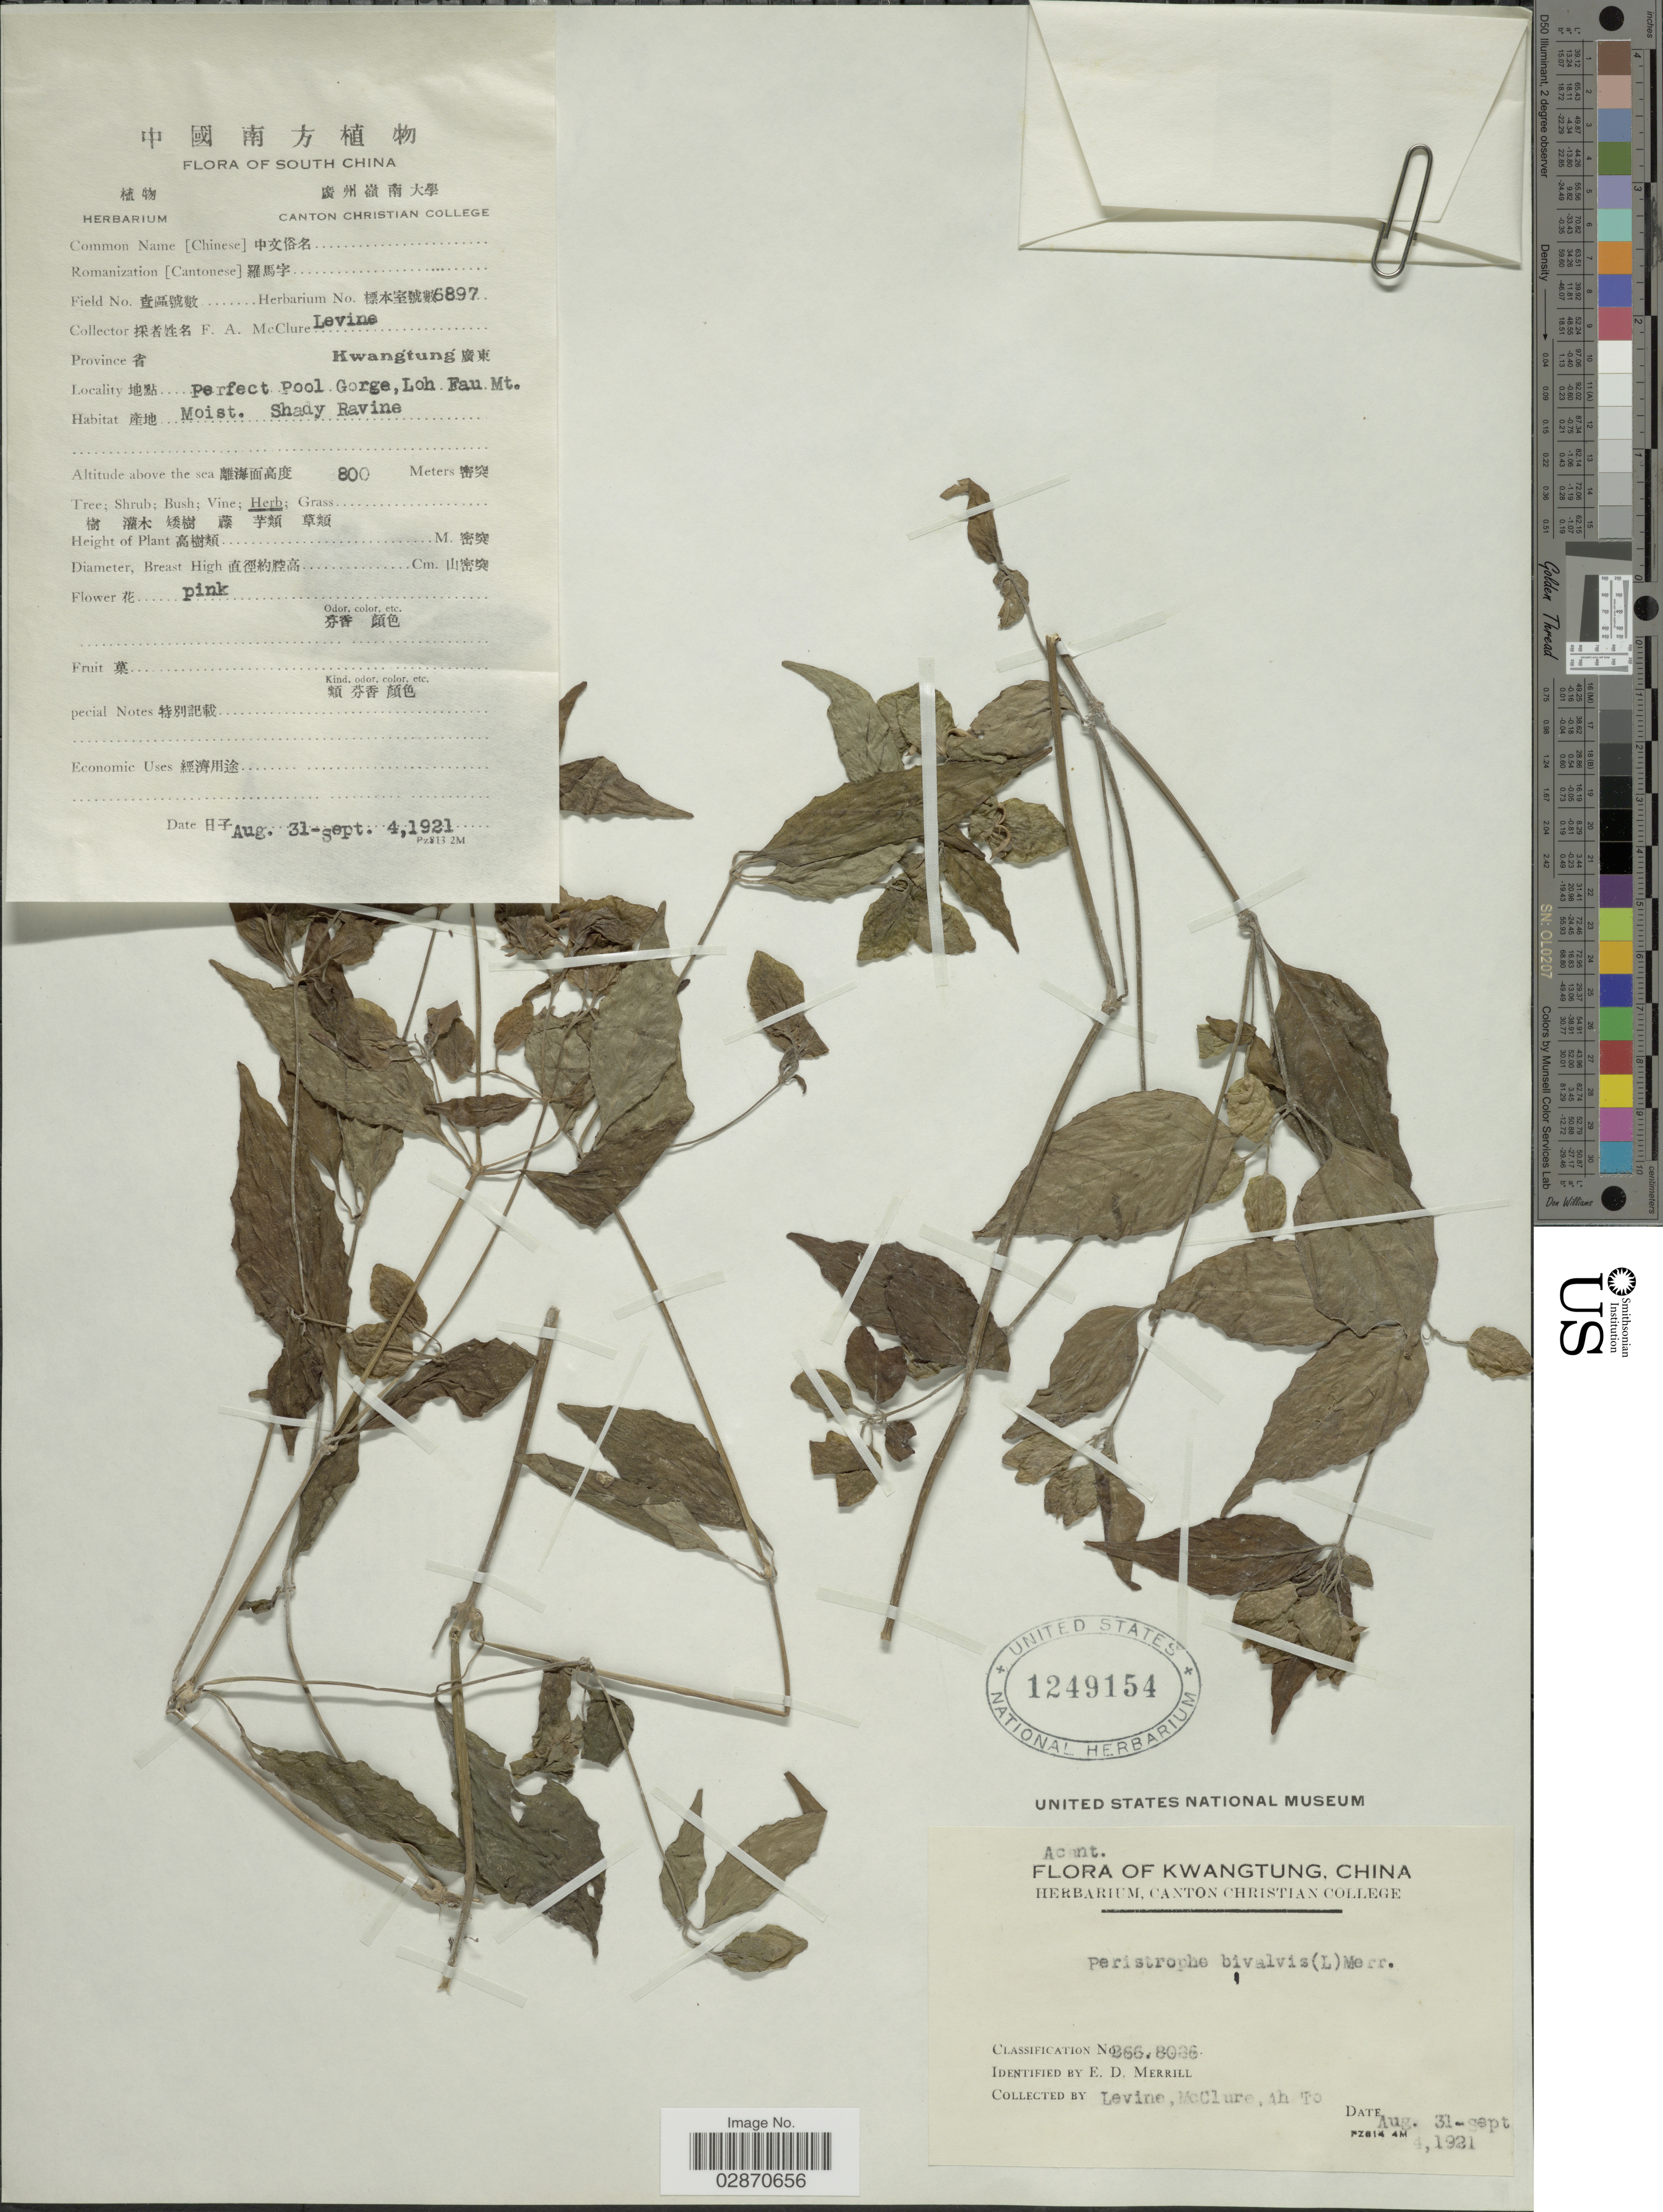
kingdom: Plantae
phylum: Tracheophyta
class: Magnoliopsida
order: Lamiales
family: Acanthaceae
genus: Peristrophe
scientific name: Peristrophe bivalvis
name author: (L.) Merr.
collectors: F. A. McClure, -. Levine & A. To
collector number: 266/8036*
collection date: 1921-08-31/1921-09-04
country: China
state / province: Guangdong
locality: South China. Kwangtung. Perfect Pool Gorge, Loh Fau Mt.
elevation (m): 800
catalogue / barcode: US 1249154